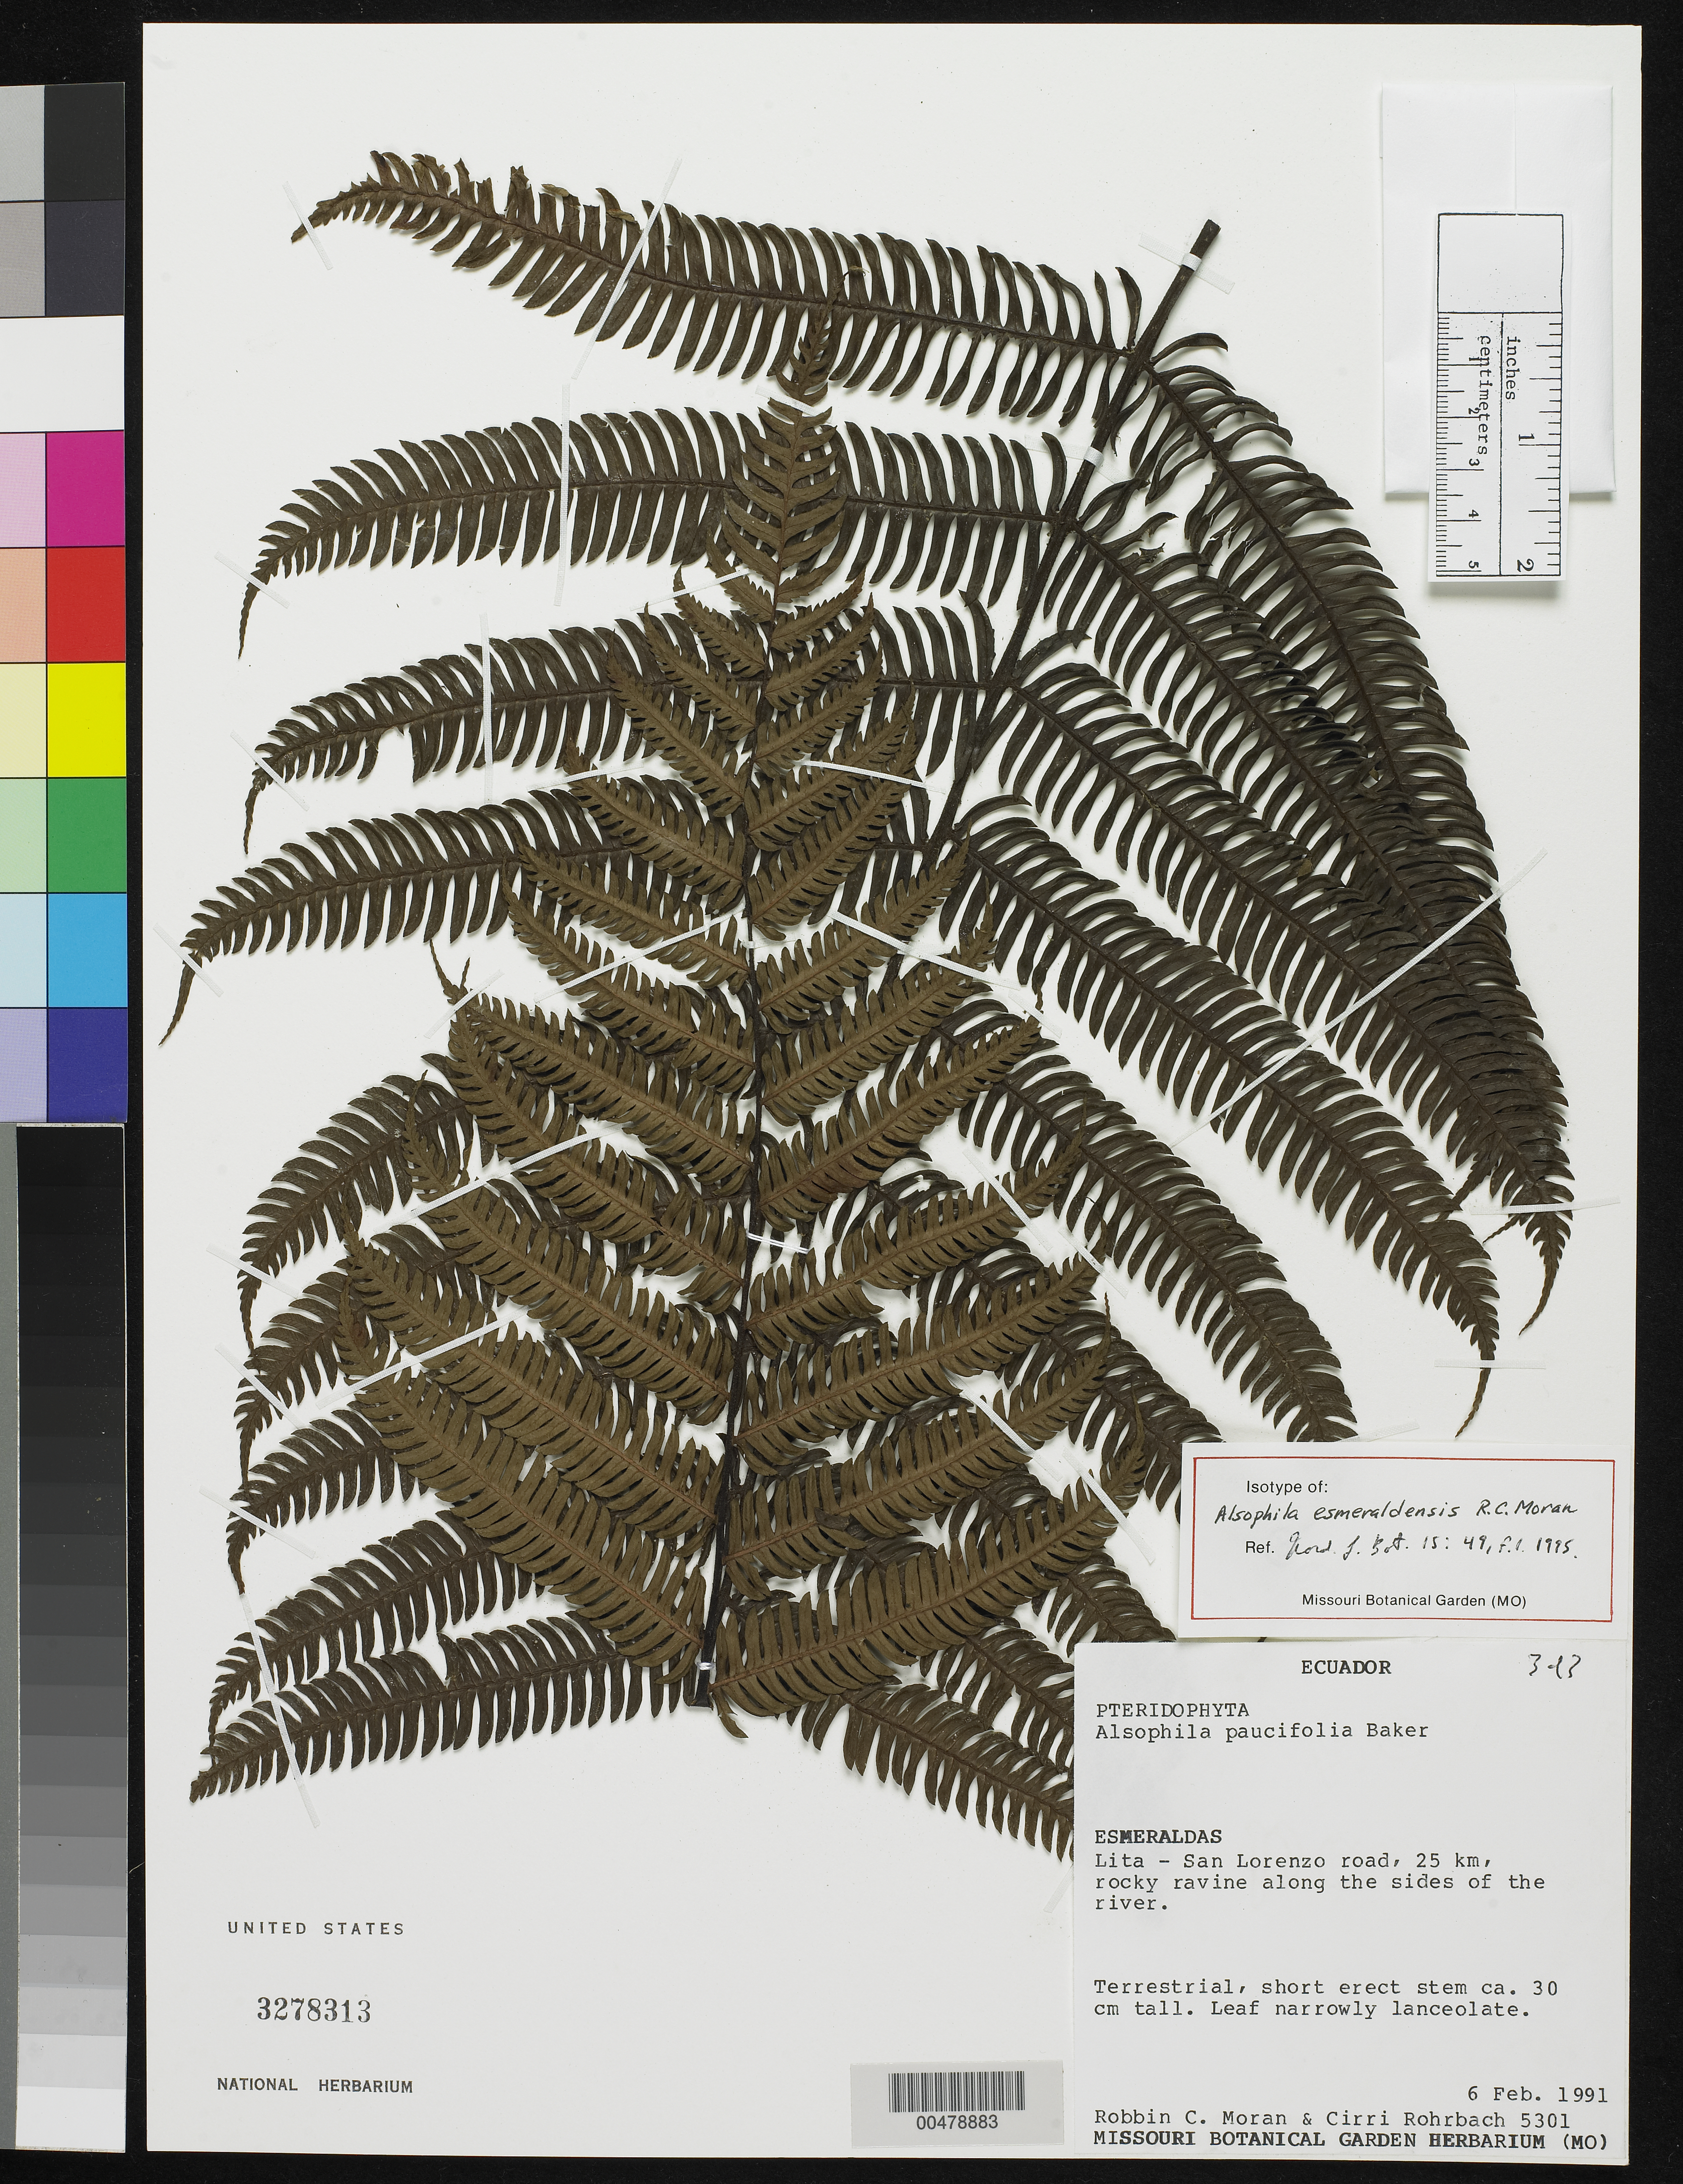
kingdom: Plantae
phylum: Tracheophyta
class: Polypodiopsida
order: Cyatheales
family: Cyatheaceae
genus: Alsophila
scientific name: Alsophila esmeraldensis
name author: R.C. Moran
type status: Isotype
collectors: R. C. Moran & C. K. Rohrbach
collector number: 5301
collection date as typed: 06 Feb 1991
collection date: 1991-02-06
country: Ecuador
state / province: Esmeraldas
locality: Lita-San Lorenzo Road, 25 km.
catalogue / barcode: US 3278313